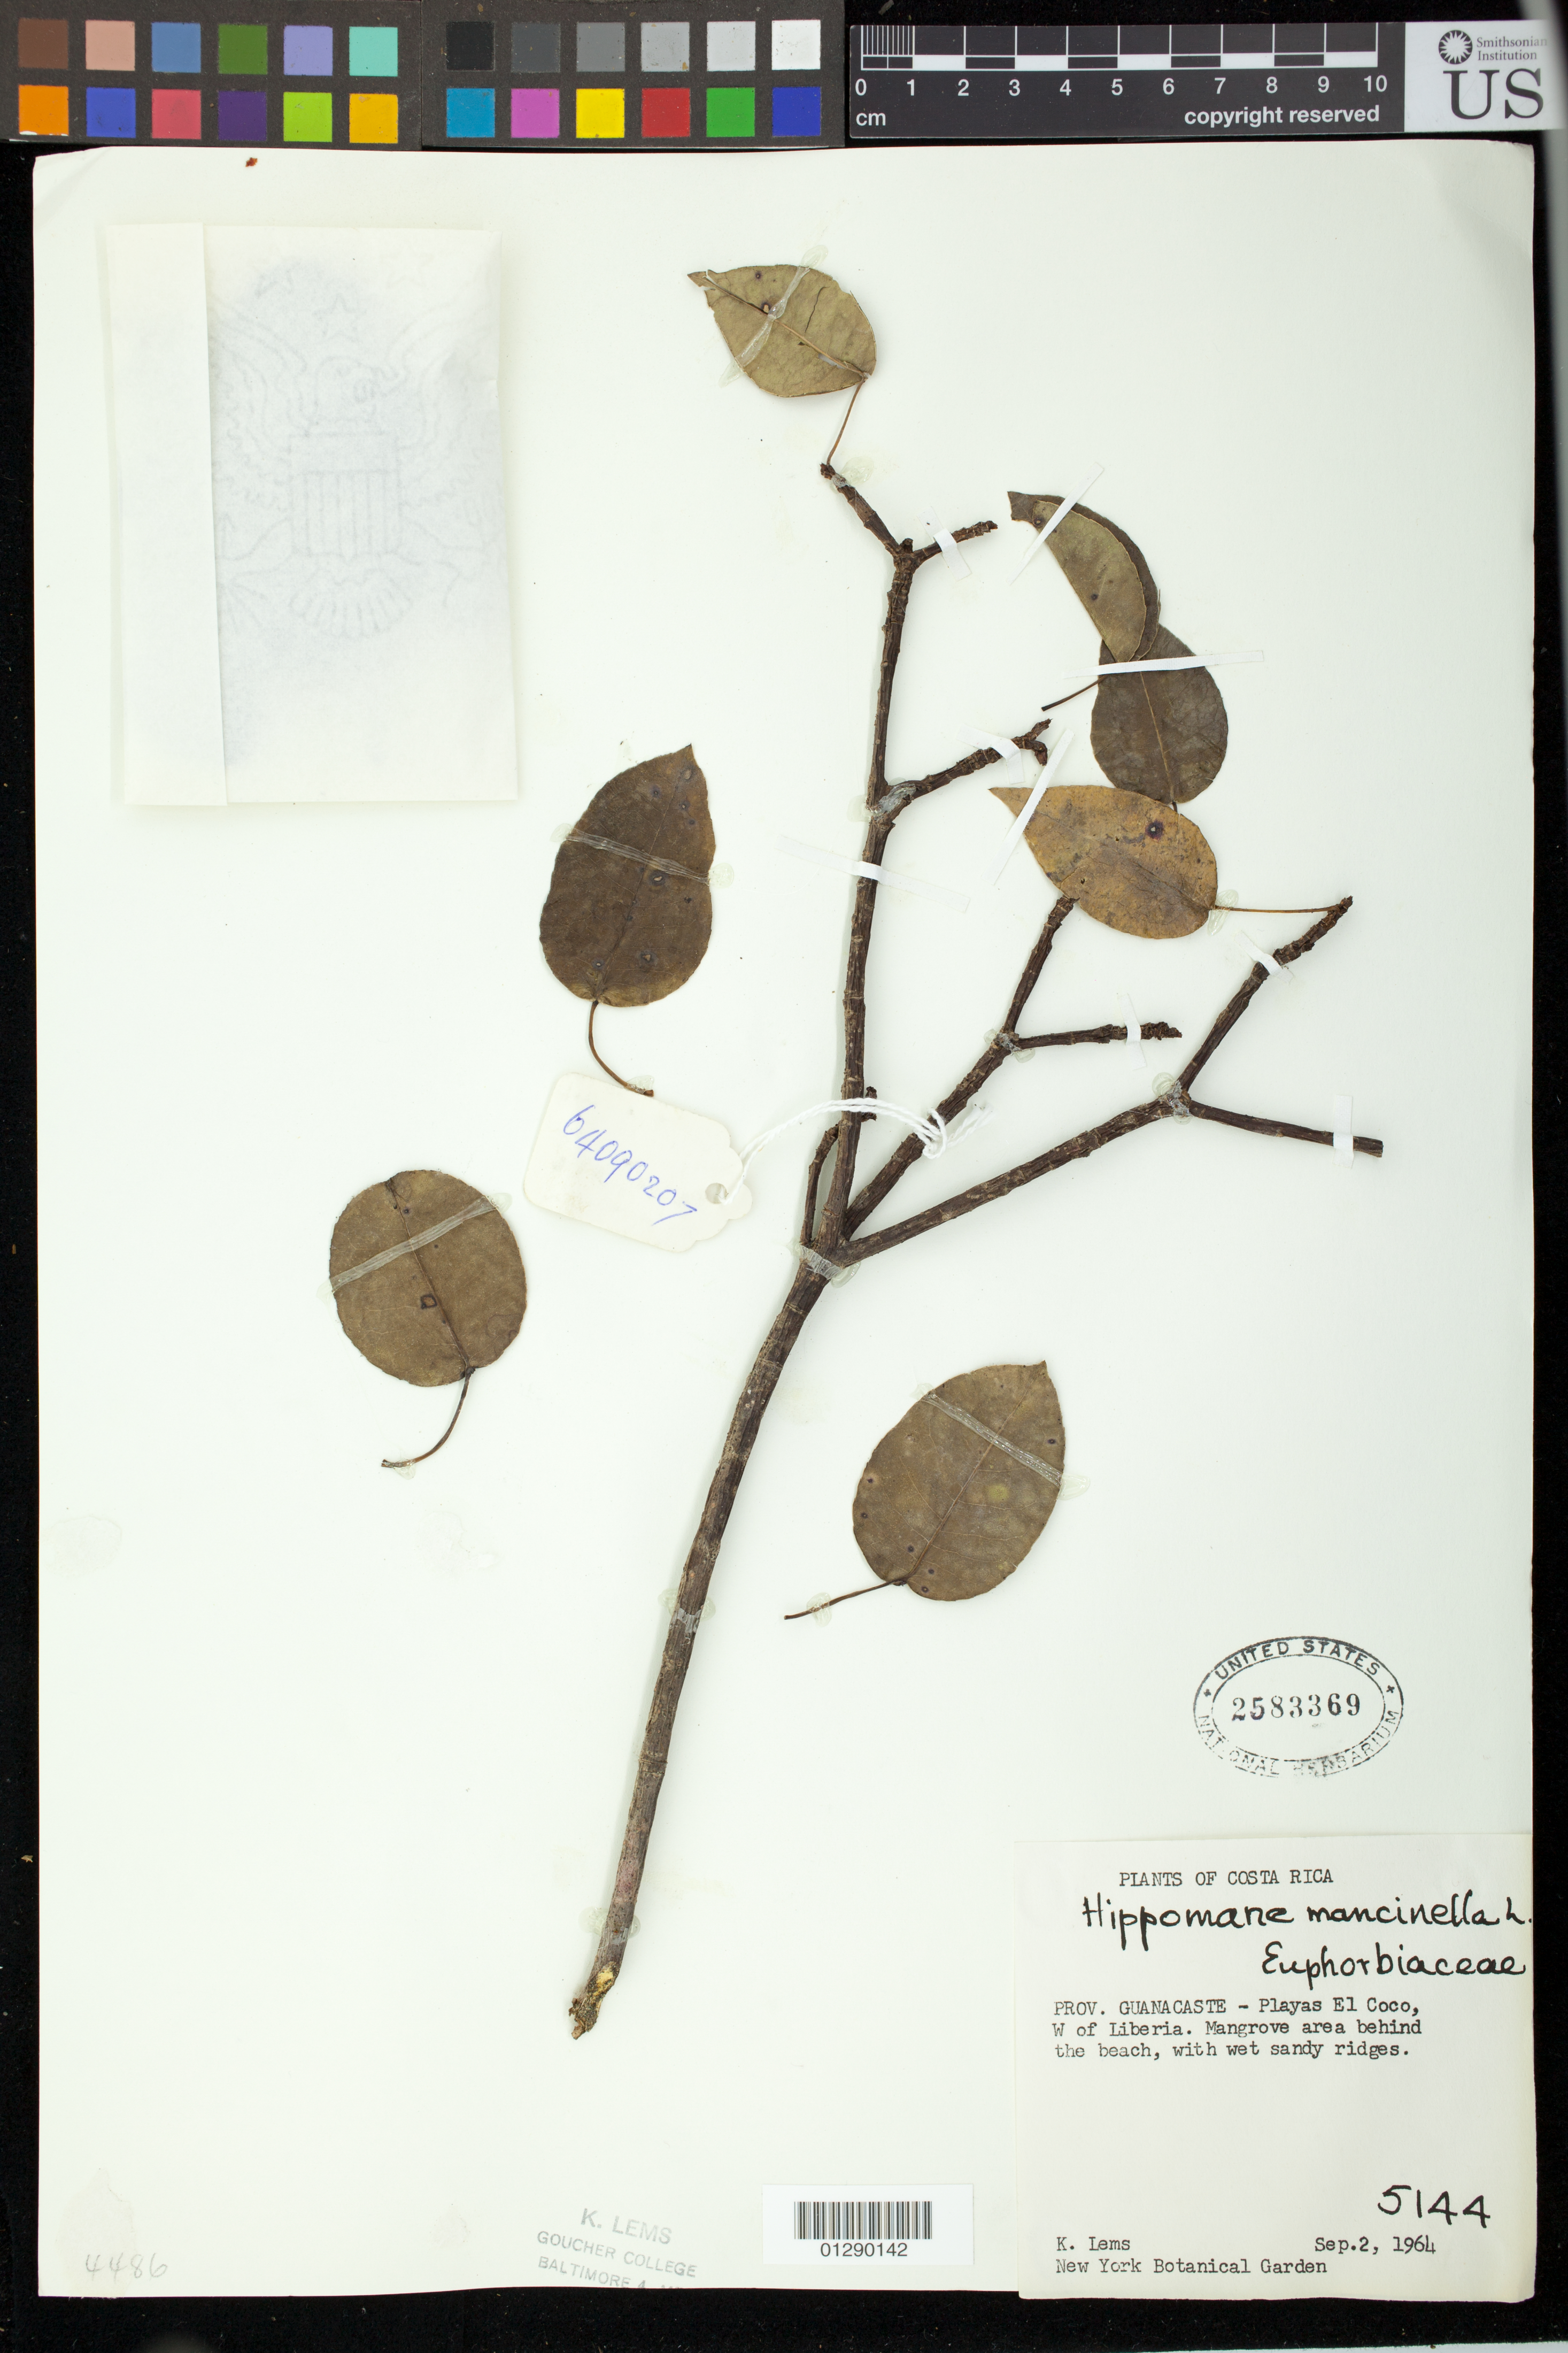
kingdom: Plantae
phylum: Tracheophyta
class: Magnoliopsida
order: Malpighiales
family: Euphorbiaceae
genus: Hippomane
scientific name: Hippomane mancinella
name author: L.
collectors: K. Lems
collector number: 5144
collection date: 1964-09-02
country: Costa Rica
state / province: Guanacaste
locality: Playas El Coco W of Liberia. Area behind the beach.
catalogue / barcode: US 2583369